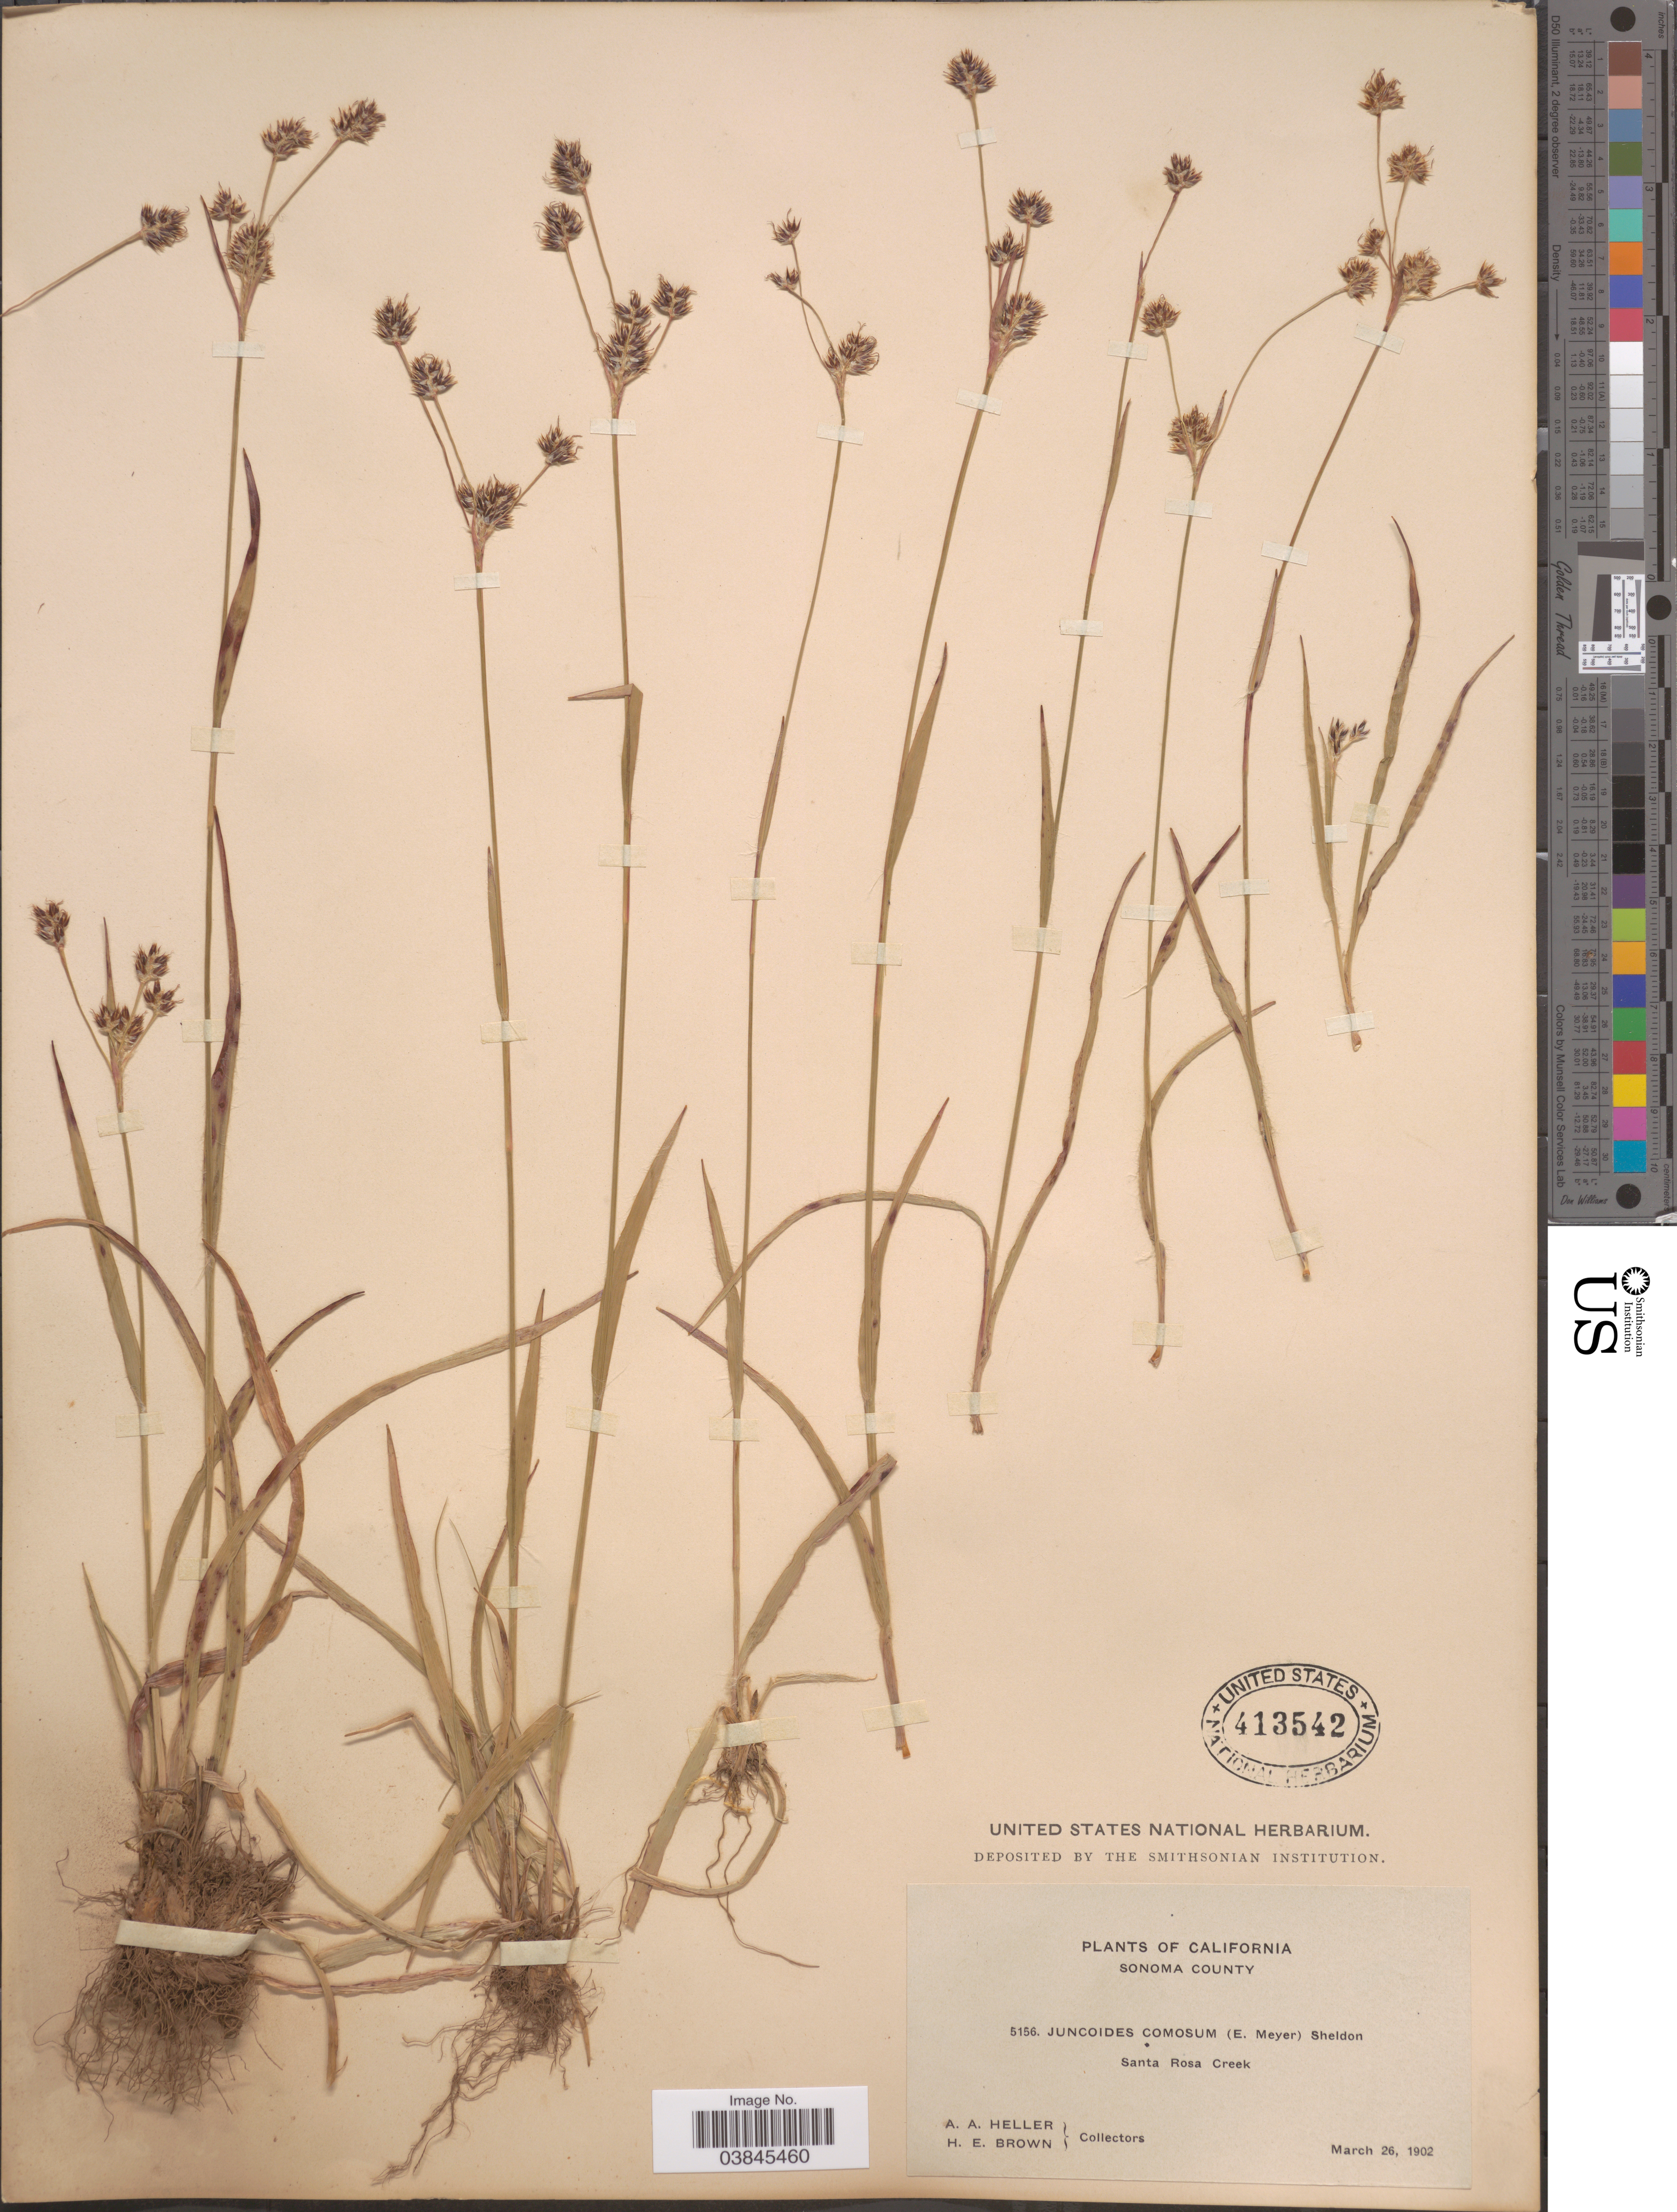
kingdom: Plantae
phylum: Tracheophyta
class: Liliopsida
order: Poales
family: Juncaceae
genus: Luzula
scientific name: Luzula campestris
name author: (L.) DC.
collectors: A. A. Heller & H. E. Brown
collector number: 5156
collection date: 1902-03-26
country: United States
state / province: California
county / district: Sonoma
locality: Sonoma County. Santa Rosa Creek.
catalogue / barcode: US 413542